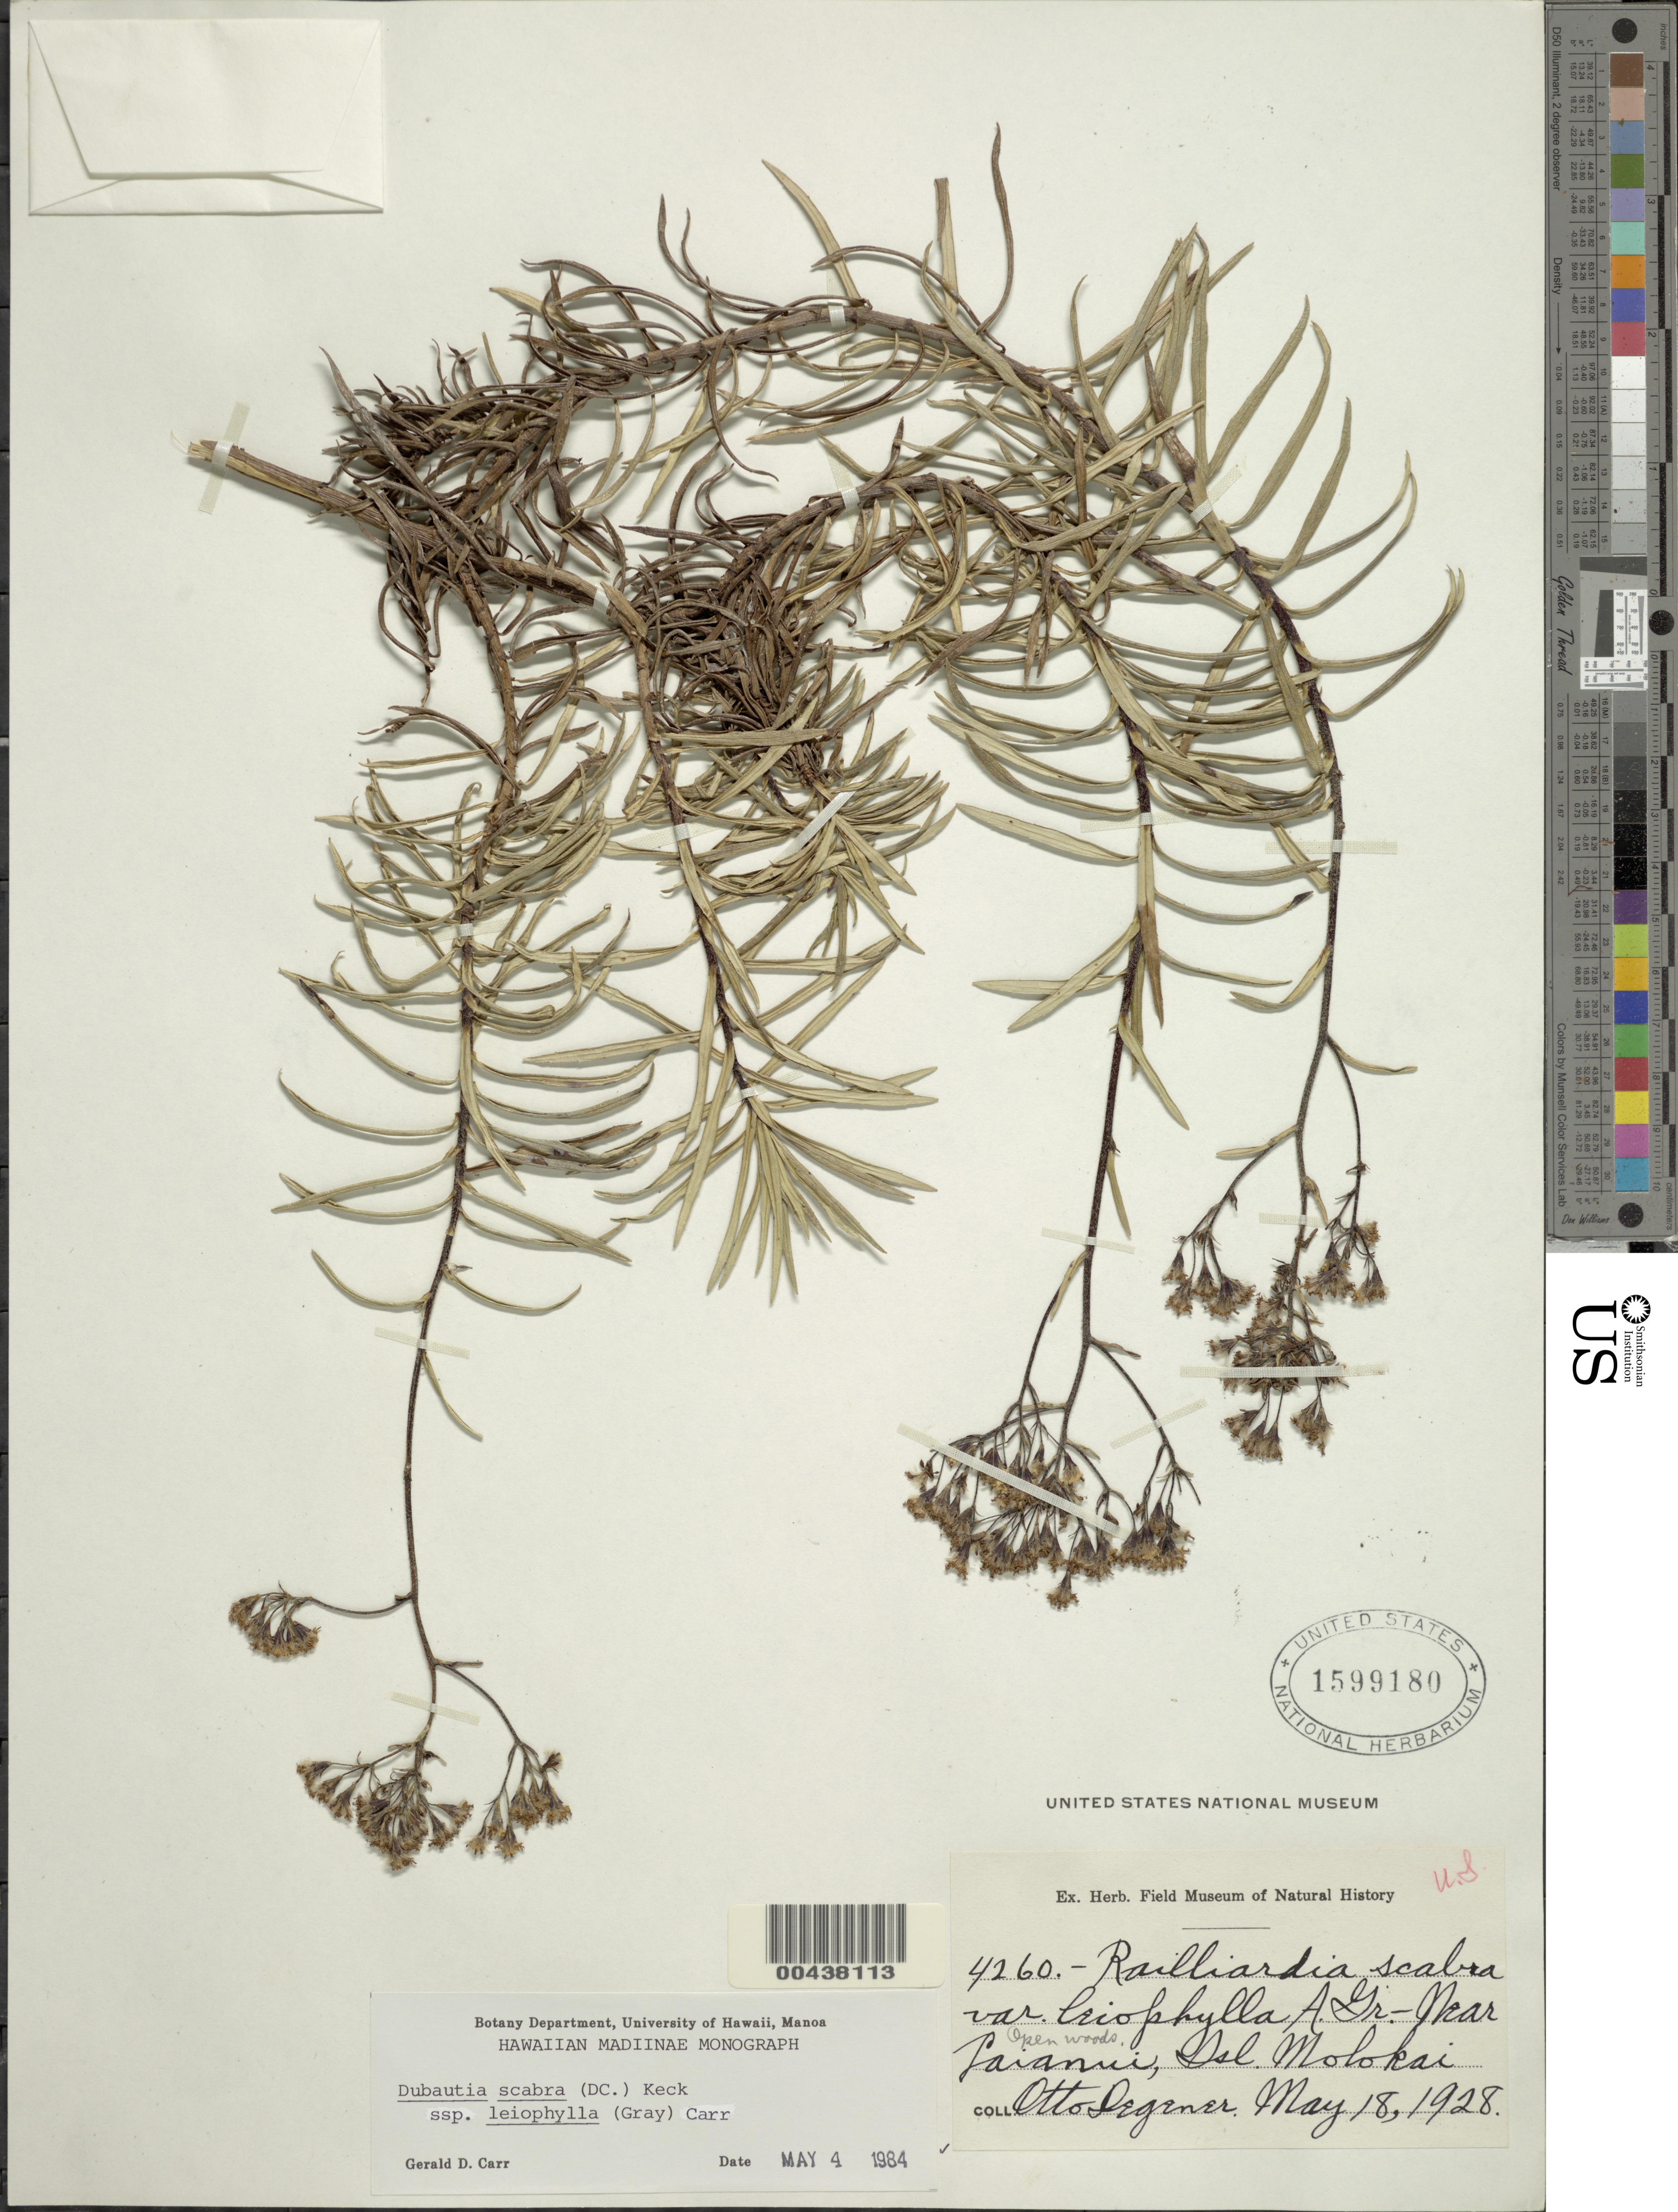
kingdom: Plantae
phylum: Tracheophyta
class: Magnoliopsida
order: Asterales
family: Asteraceae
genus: Dubautia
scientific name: Dubautia scabra subsp. leiophylla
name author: (A. Gray) G.D. Carr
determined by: Carr, G. D.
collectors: O. Degener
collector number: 4260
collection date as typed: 18 May 1928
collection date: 1928-05-18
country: United States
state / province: Hawaii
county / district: Maui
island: Moloka'i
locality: Laianui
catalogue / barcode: US 1599180